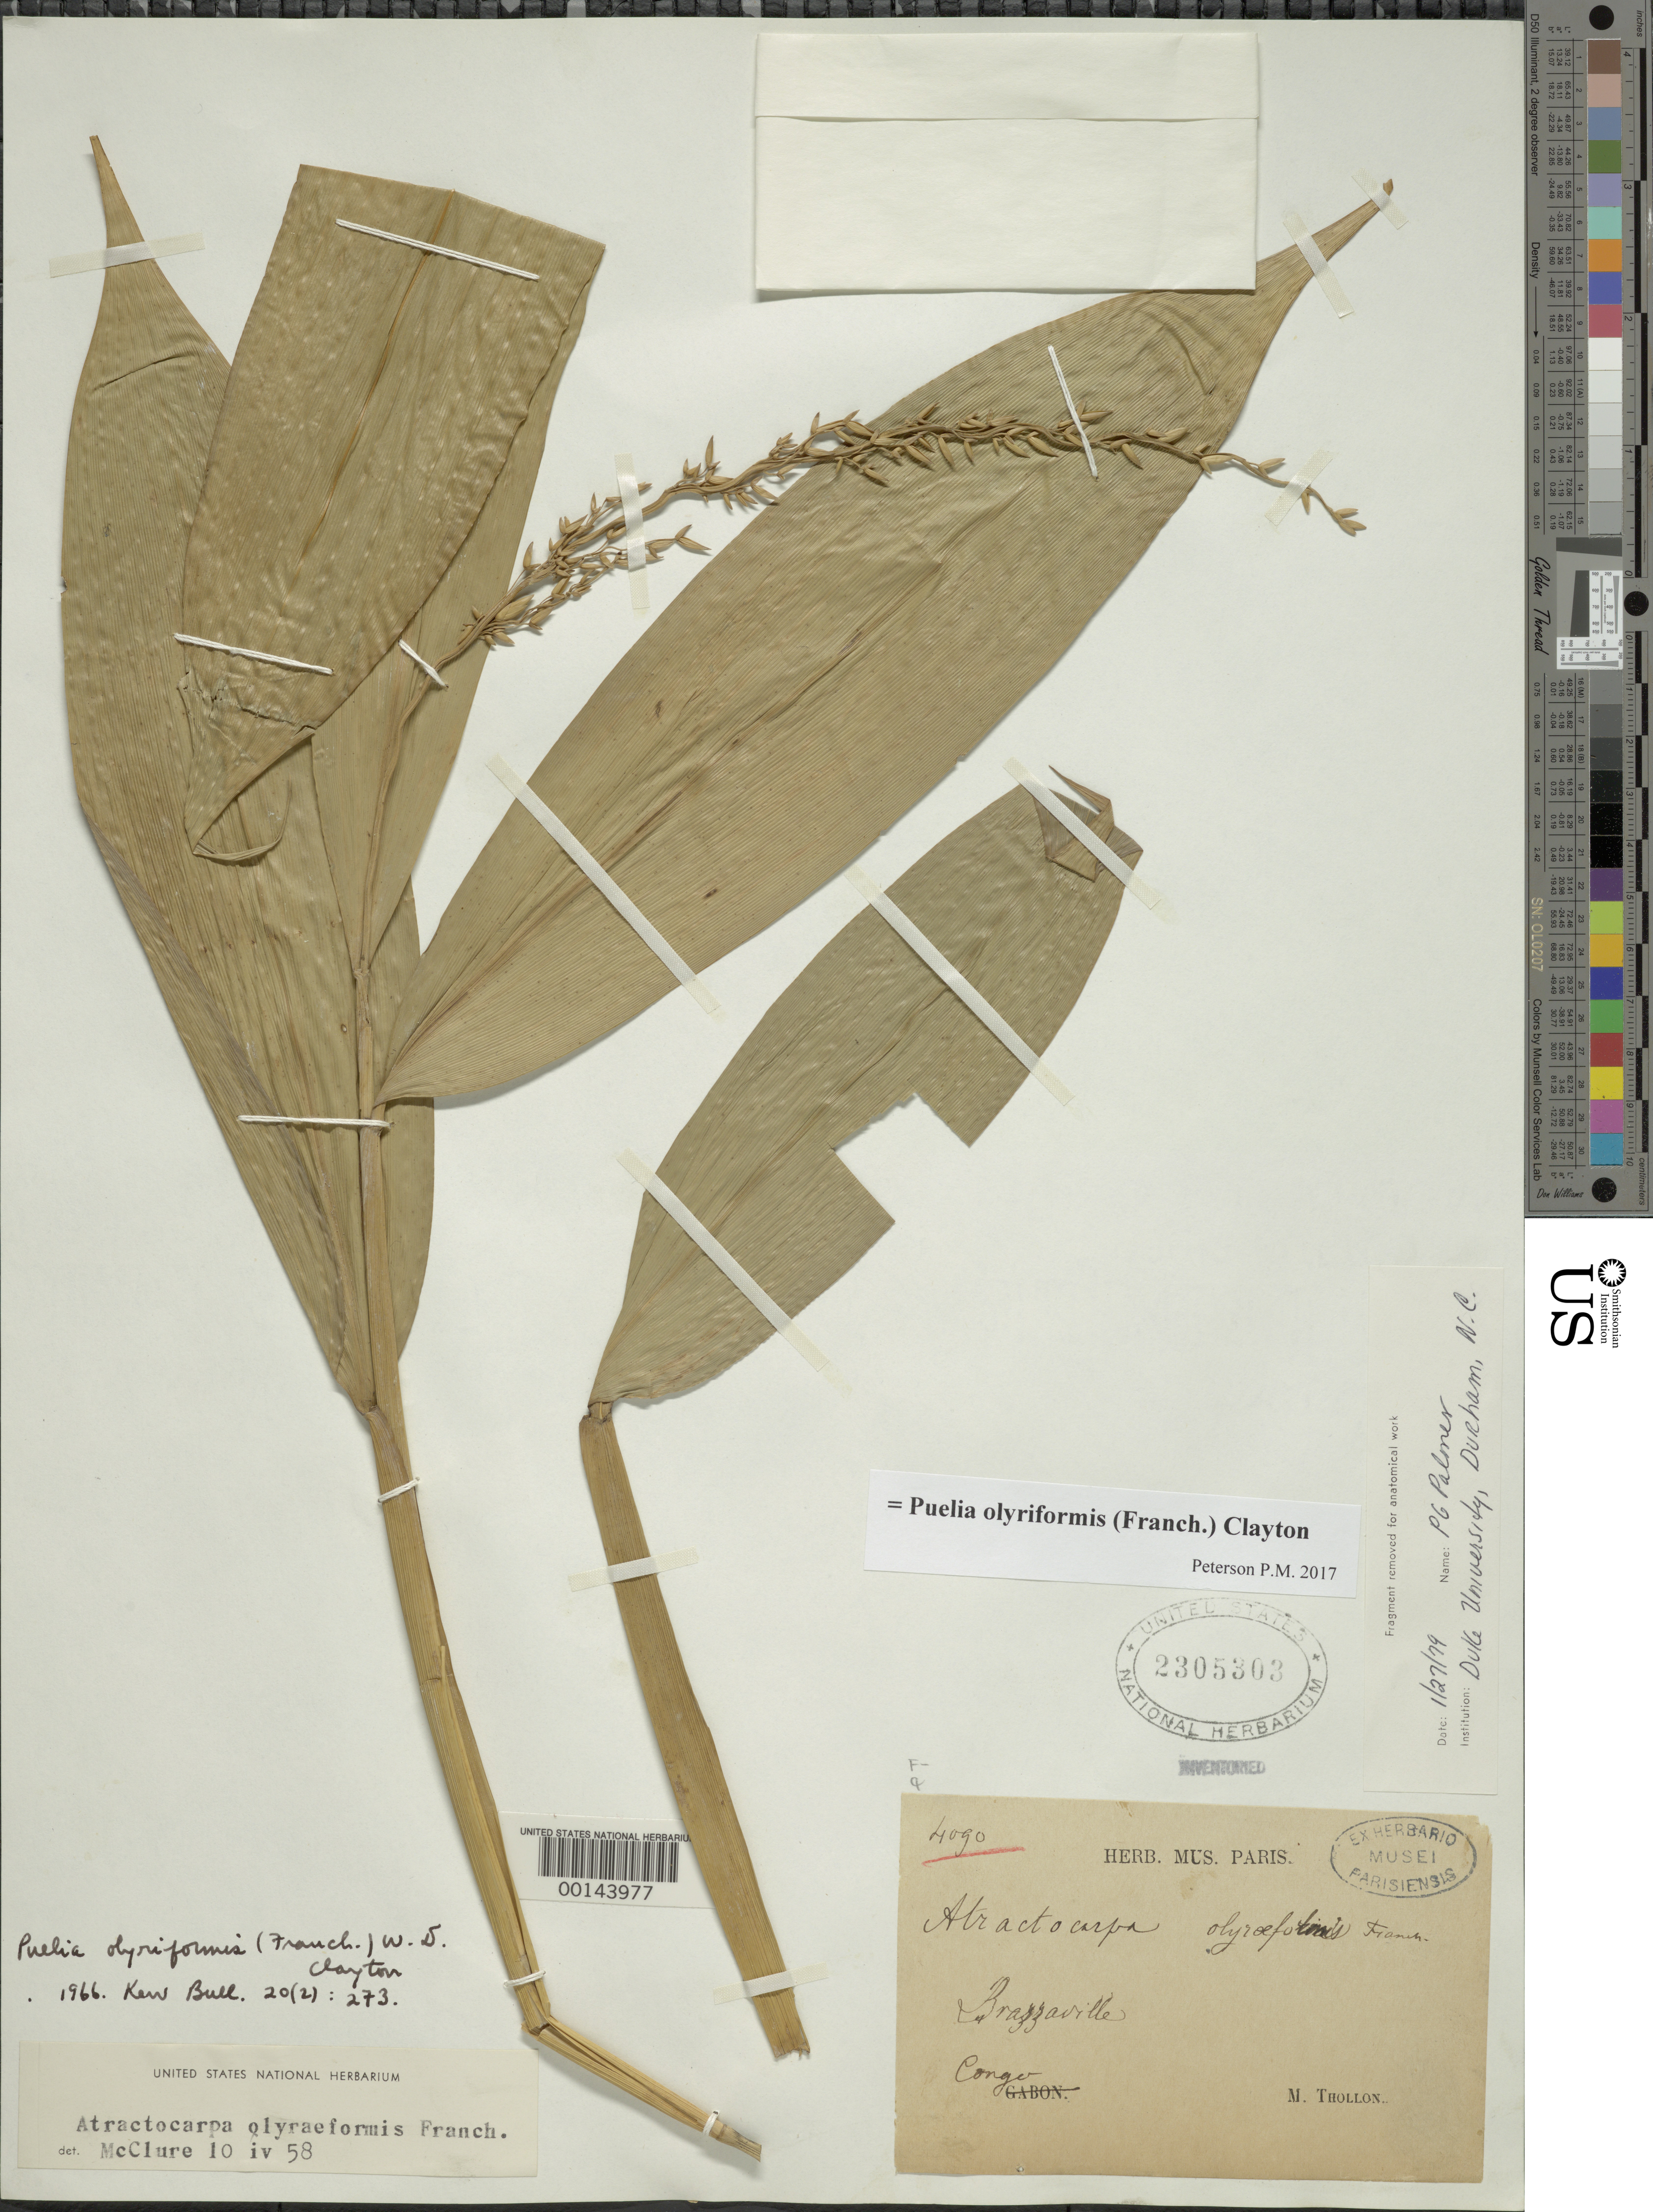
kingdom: Plantae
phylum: Tracheophyta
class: Liliopsida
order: Poales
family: Poaceae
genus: Puelia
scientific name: Puelia olyriformis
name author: (Franch.) Clayton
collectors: F.-R. Thollon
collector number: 4090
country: Congo, Republic of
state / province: Brazzaville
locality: Brazaville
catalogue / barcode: US 2305303